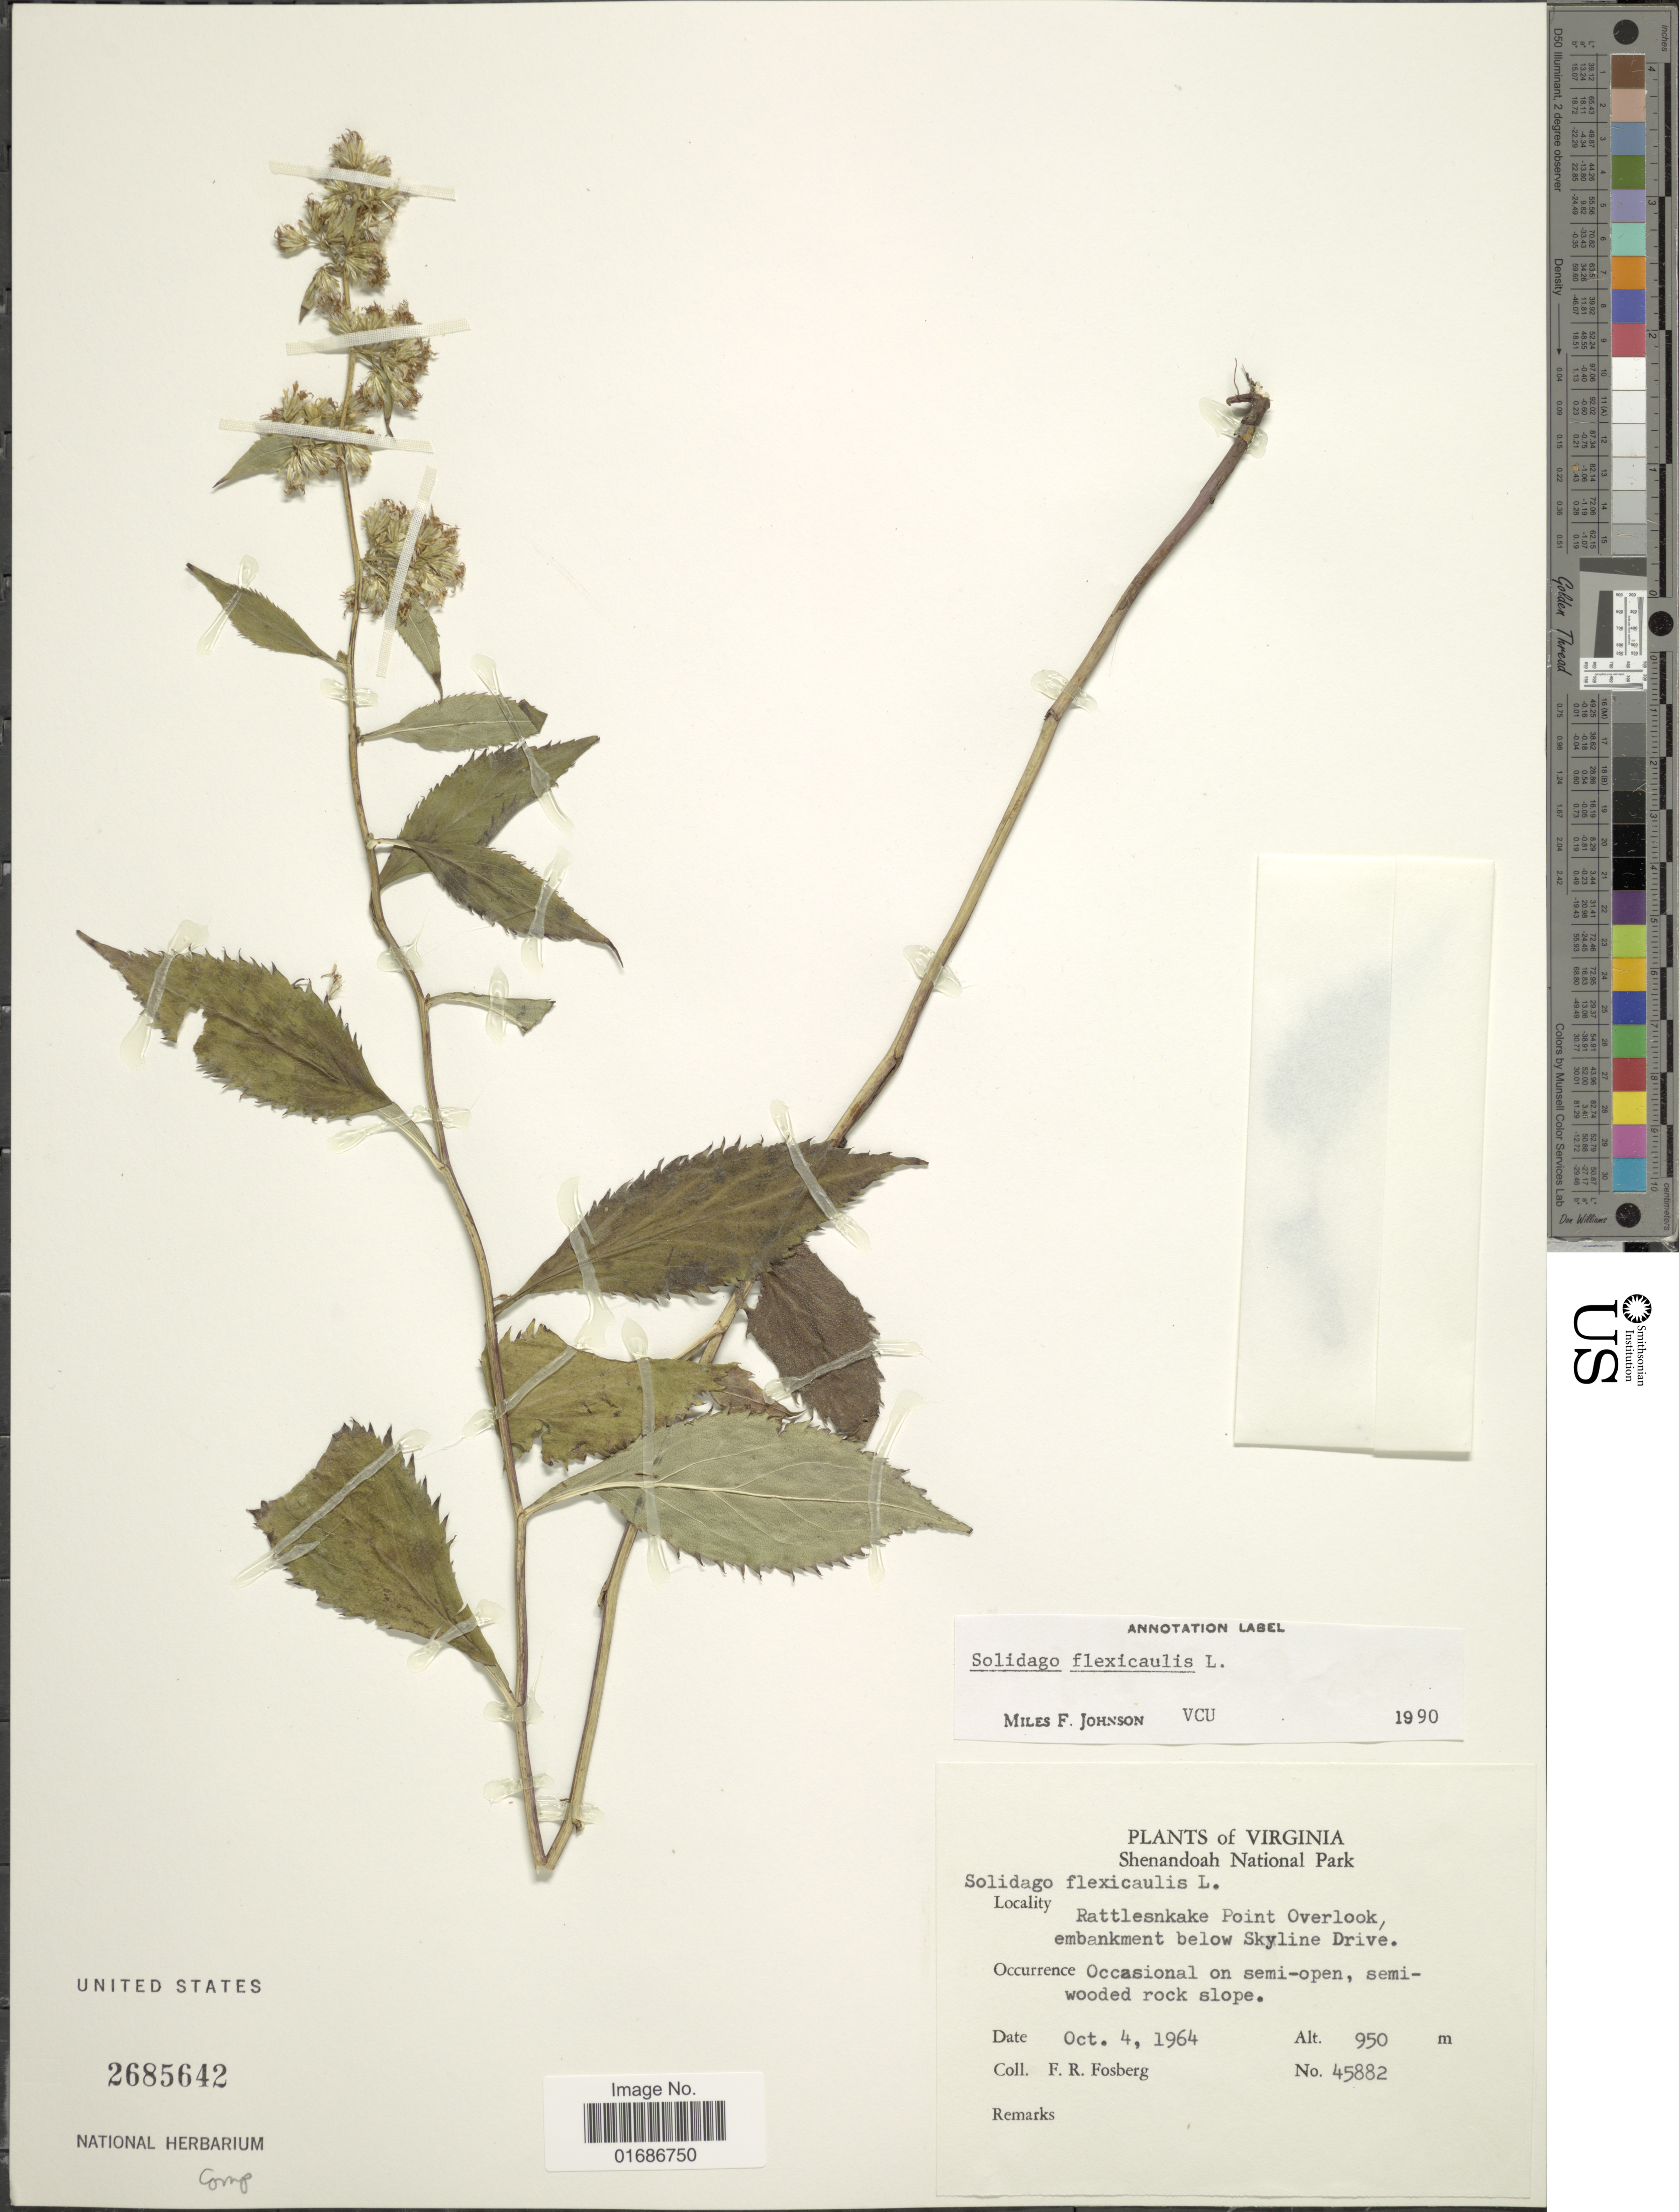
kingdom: Plantae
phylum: Tracheophyta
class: Magnoliopsida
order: Asterales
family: Asteraceae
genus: Solidago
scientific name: Solidago flexicaulis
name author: L.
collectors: F. R. Fosberg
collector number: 45882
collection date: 1964-10-04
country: United States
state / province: Virginia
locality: Shenandoah National Park, Rattlesnkake Point Overlook/embankment below Skyline Frive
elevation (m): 950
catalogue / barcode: US 2685642